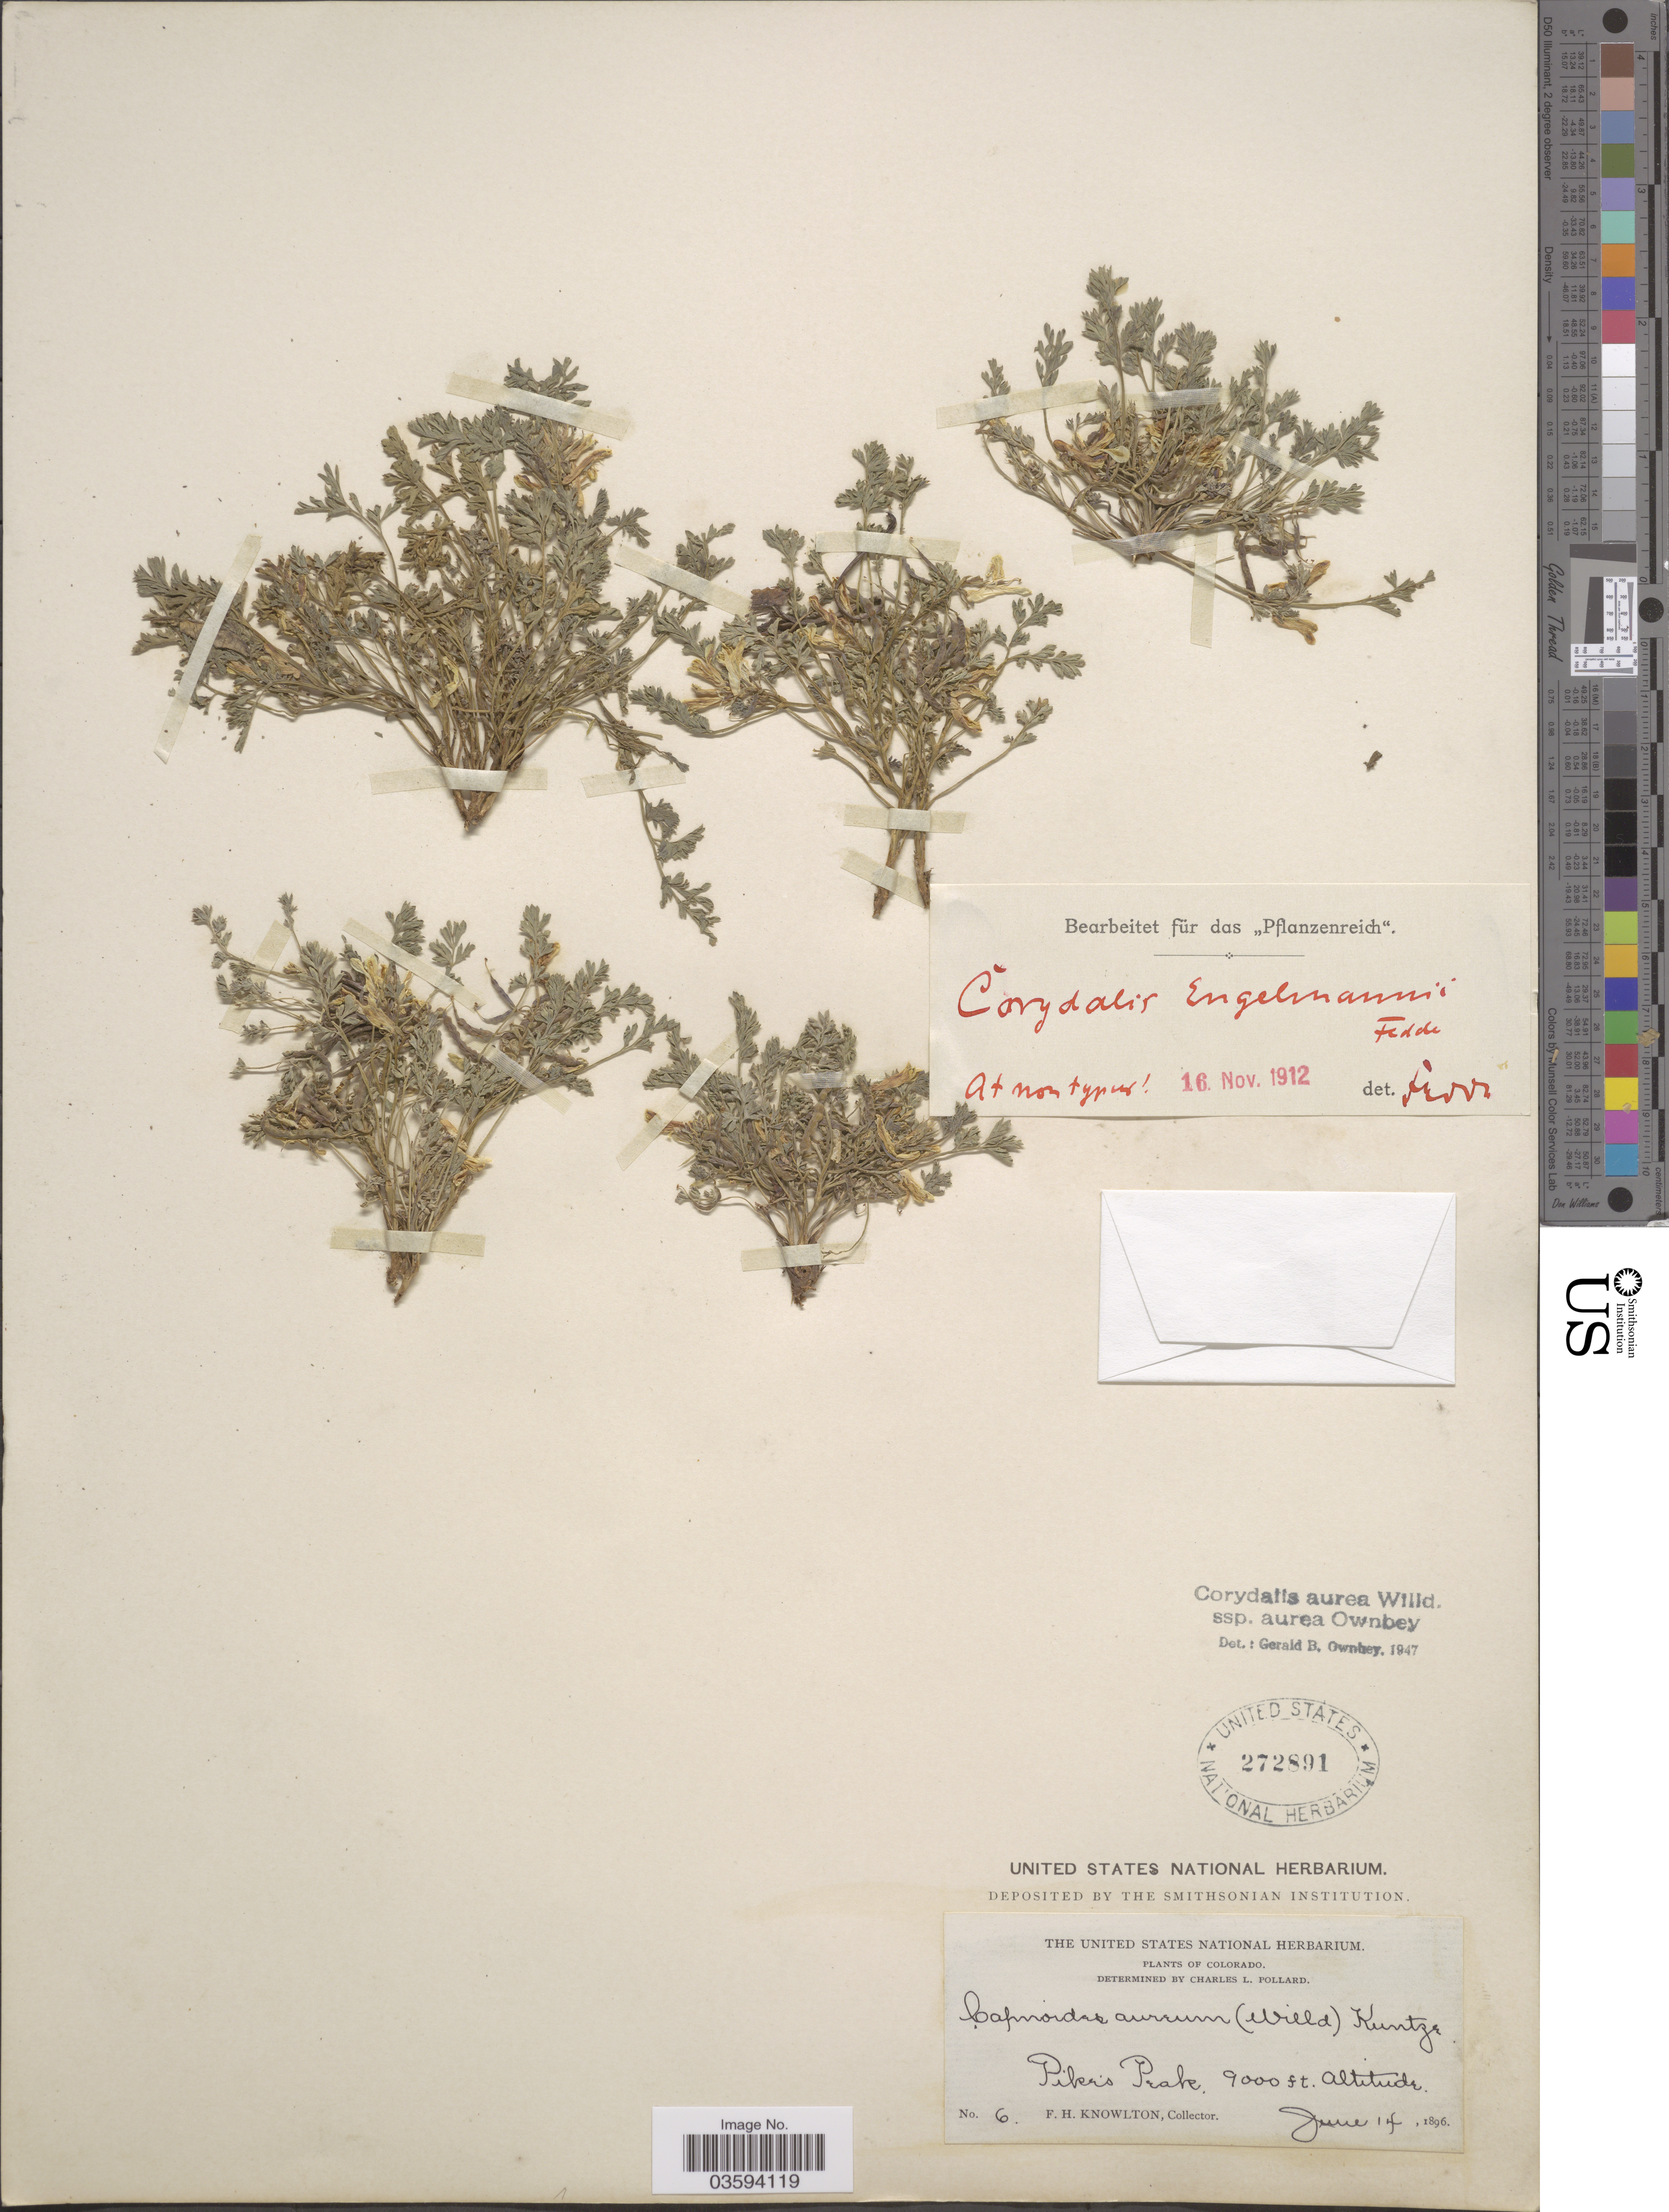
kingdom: Plantae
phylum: Tracheophyta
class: Magnoliopsida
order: Ranunculales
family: Papaveraceae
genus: Corydalis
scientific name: Corydalis aurea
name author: Willd.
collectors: F. H. Knowlton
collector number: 6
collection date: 1896-06-14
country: United States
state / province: Colorado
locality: Pikes Peak.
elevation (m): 2743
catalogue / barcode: US 272891